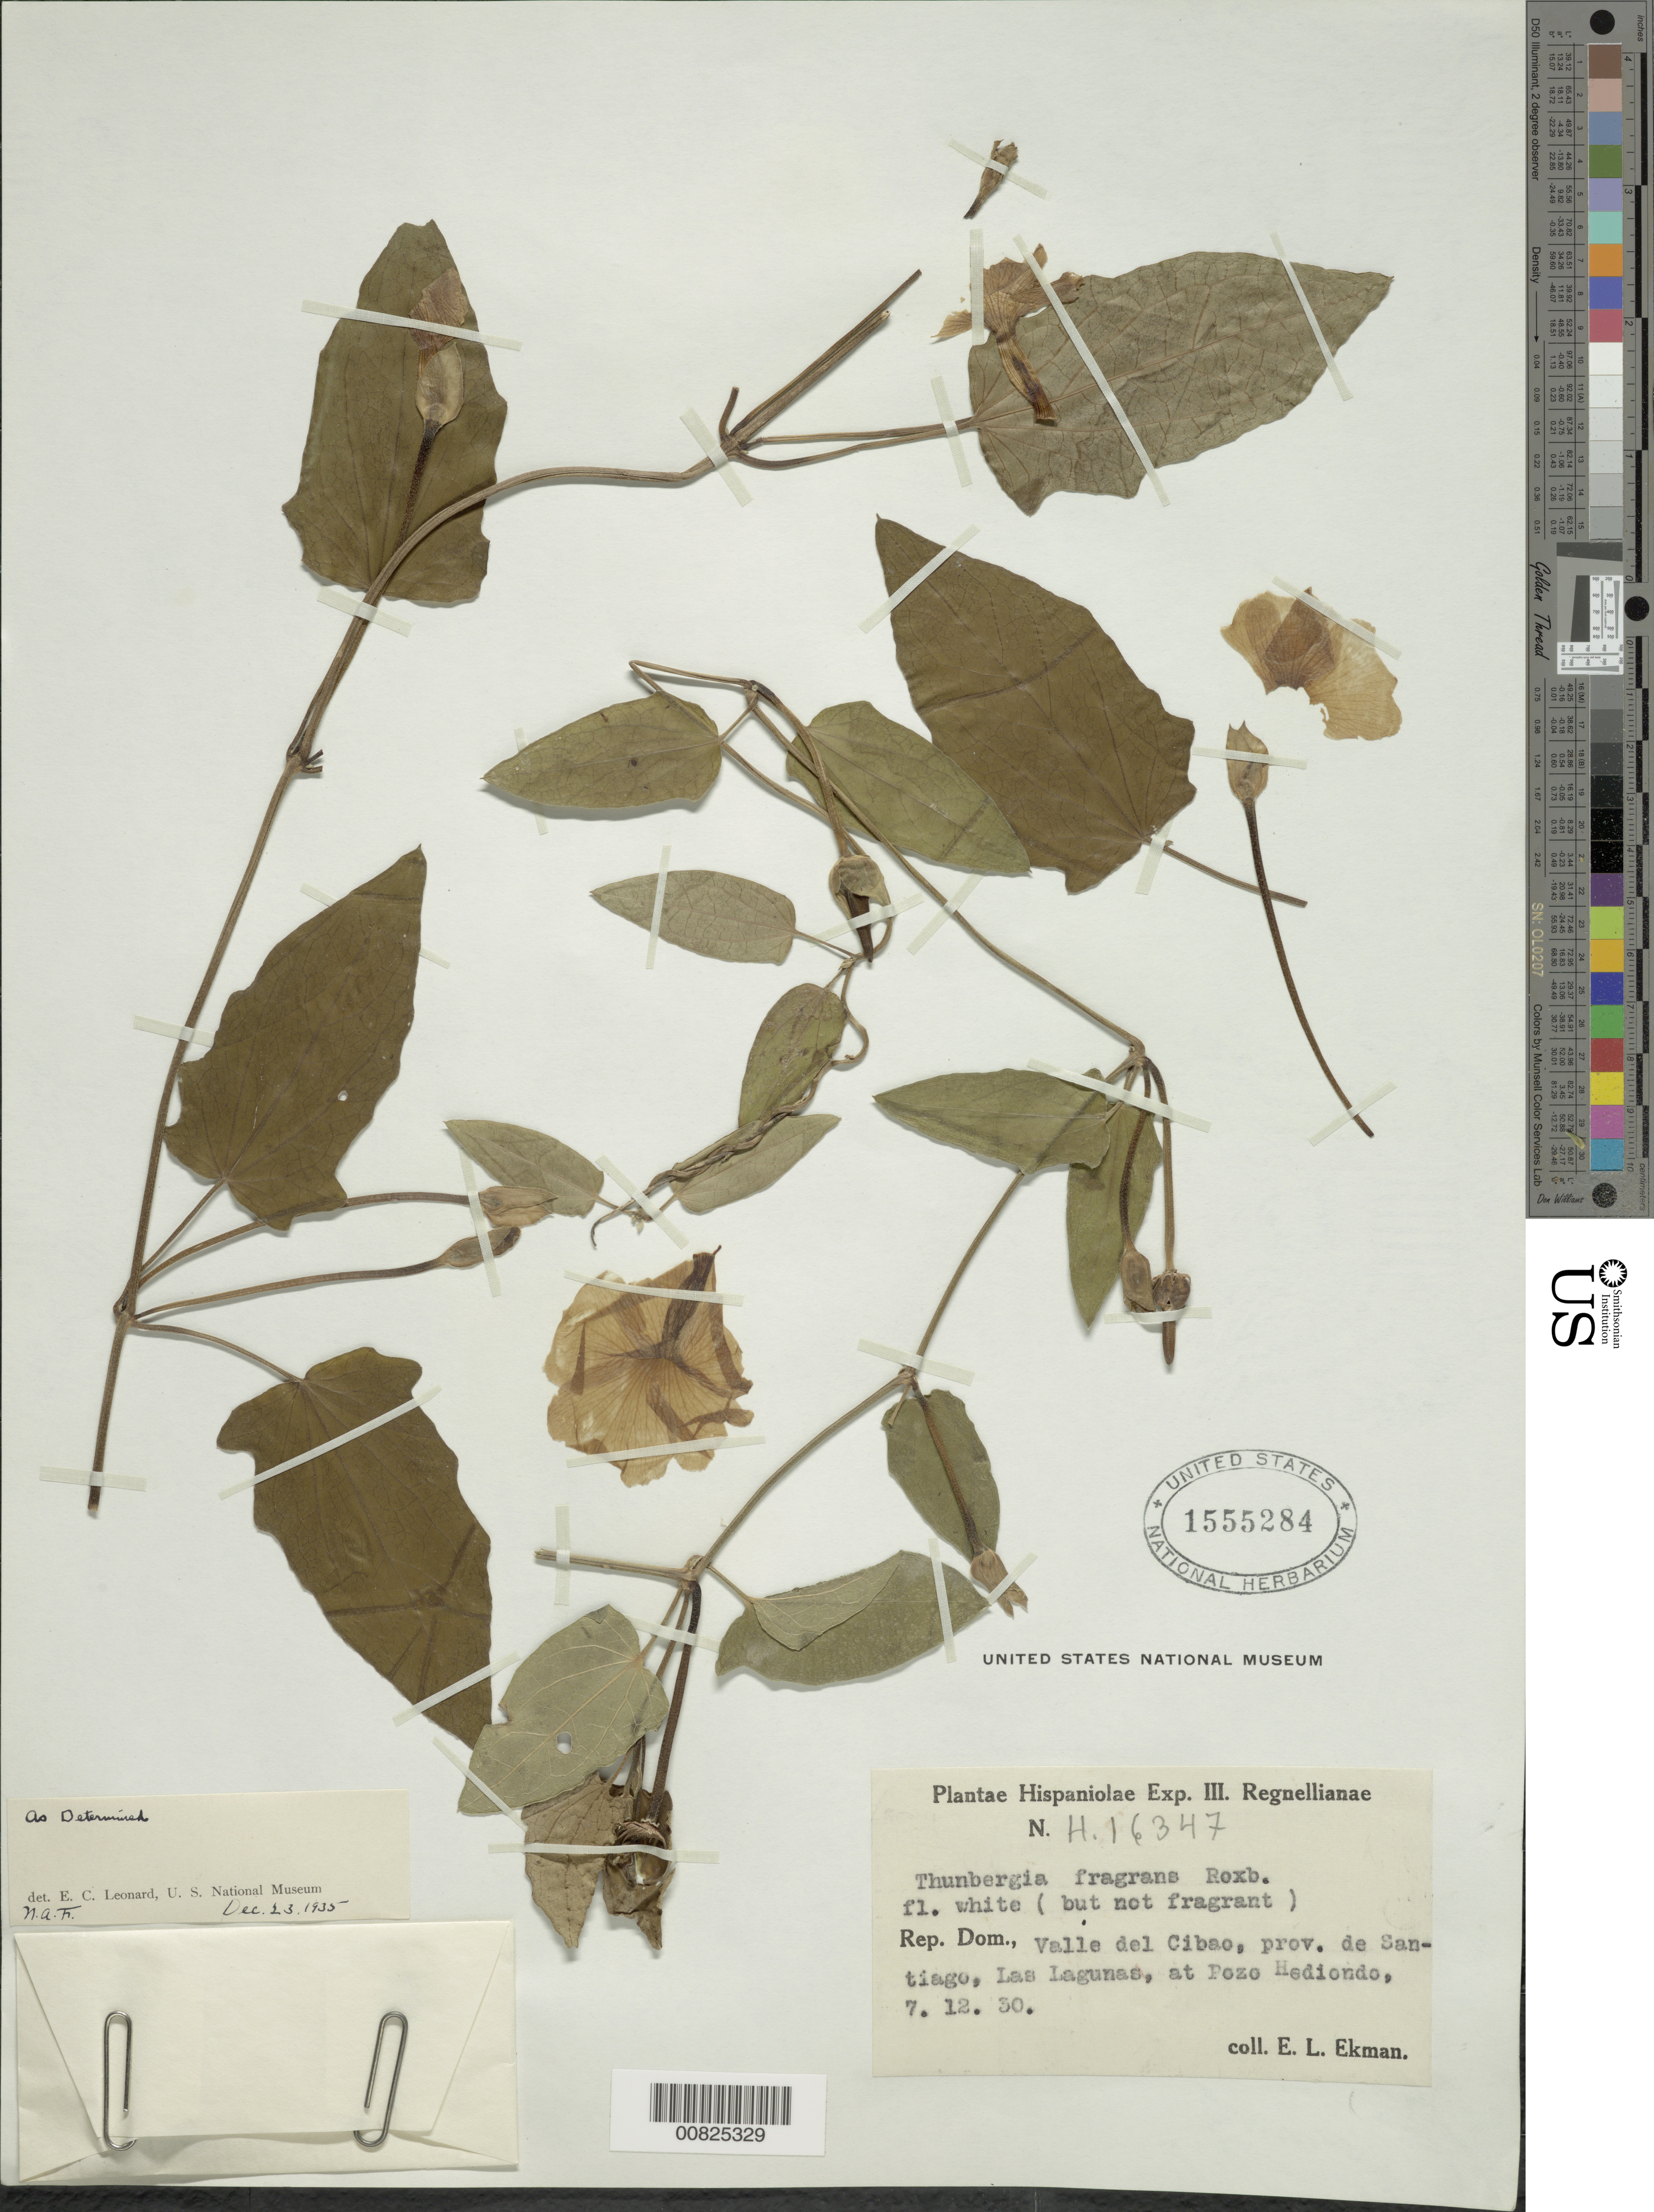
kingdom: Plantae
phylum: Tracheophyta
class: Magnoliopsida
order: Lamiales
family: Acanthaceae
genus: Thunbergia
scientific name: Thunbergia fragrans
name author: Roxb.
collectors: E. L. Ekman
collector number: H 16347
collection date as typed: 01 Dec 1930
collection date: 1930-12-01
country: Dominican Republic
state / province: Santiago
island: Hispaniola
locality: Valle del Cibao, Las Lagunas at Pozo Hediondo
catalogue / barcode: US 1555284